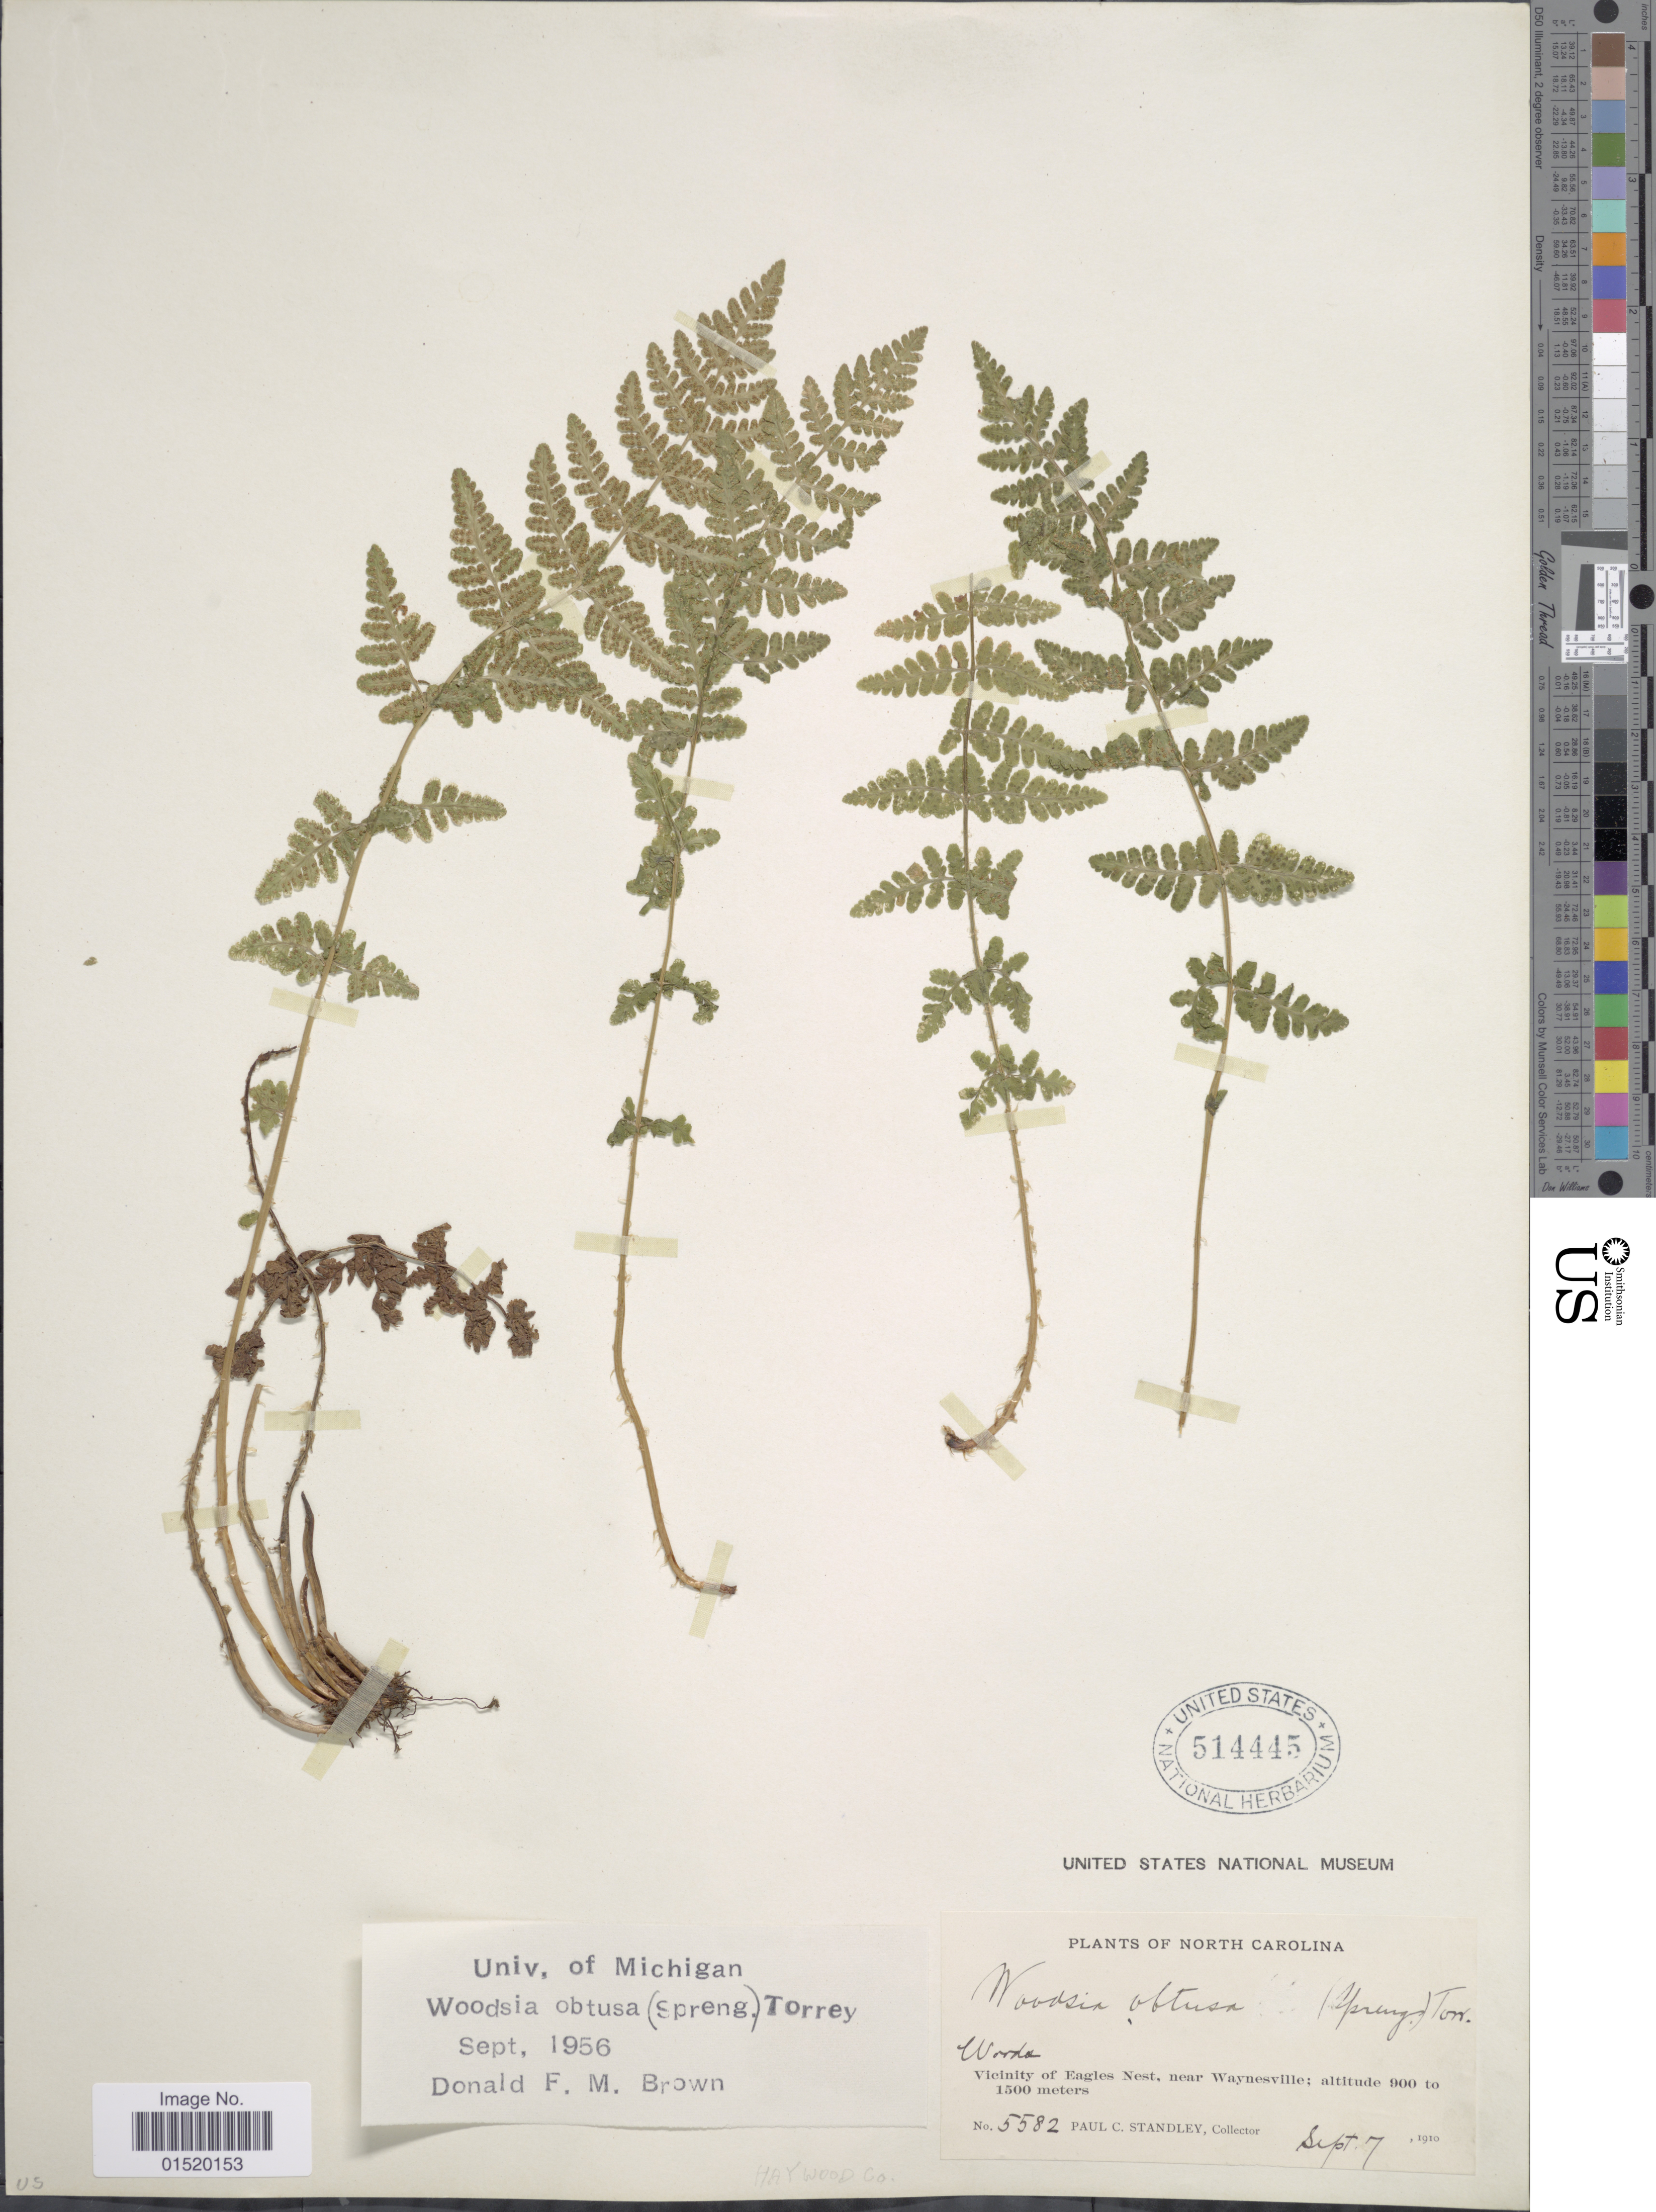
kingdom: Plantae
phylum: Tracheophyta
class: Polypodiopsida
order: Polypodiales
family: Woodsiaceae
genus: Woodsia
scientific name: Woodsia obtusa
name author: (Spreng.) Torr.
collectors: P. C. Standley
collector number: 5582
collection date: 1910-09-07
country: United States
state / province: North Carolina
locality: Vicinity of Eagles Nest, near Waynesville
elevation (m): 900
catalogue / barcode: US 514445